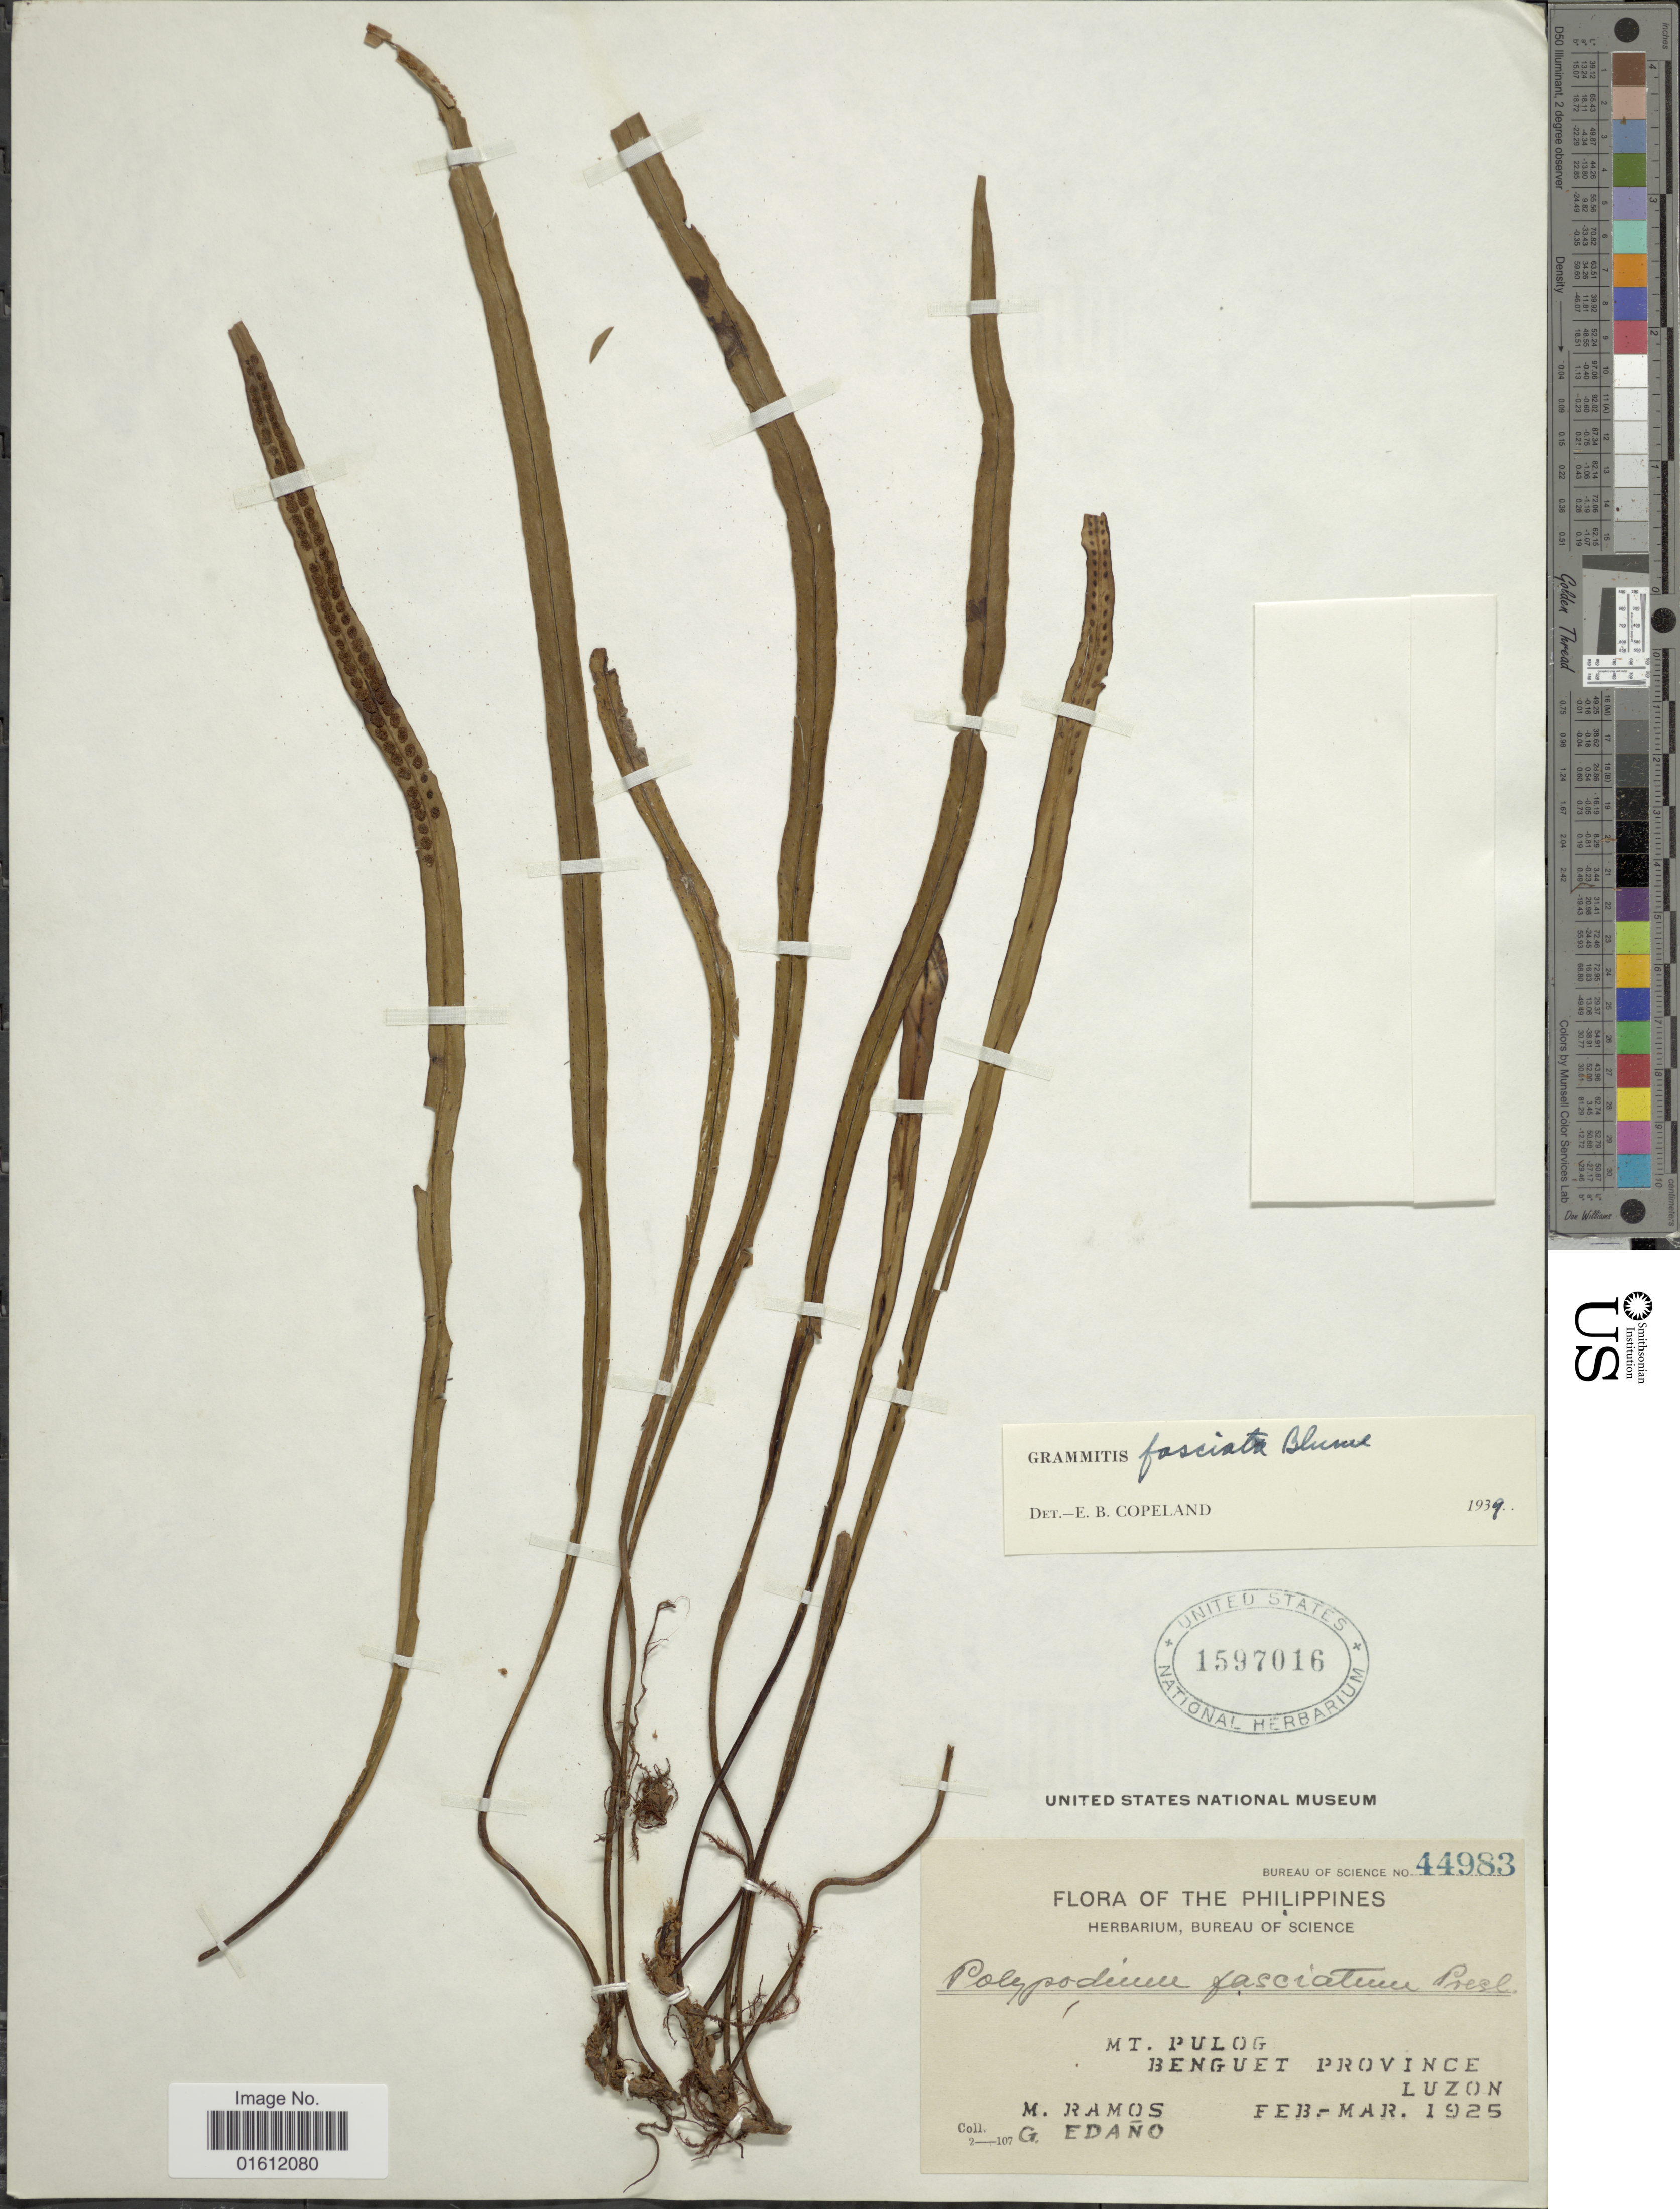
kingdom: Plantae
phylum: Tracheophyta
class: Polypodiopsida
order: Polypodiales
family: Polypodiaceae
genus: Oreogrammitis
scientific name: Oreogrammitis fasciata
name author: (Blume) Parris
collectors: M. Ramos & G. Edaño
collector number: Bureau of Science 44983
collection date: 1925-02/1925-03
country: Philippines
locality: Mt Pulog, Benguet Province, Luzon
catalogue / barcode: US 1597016